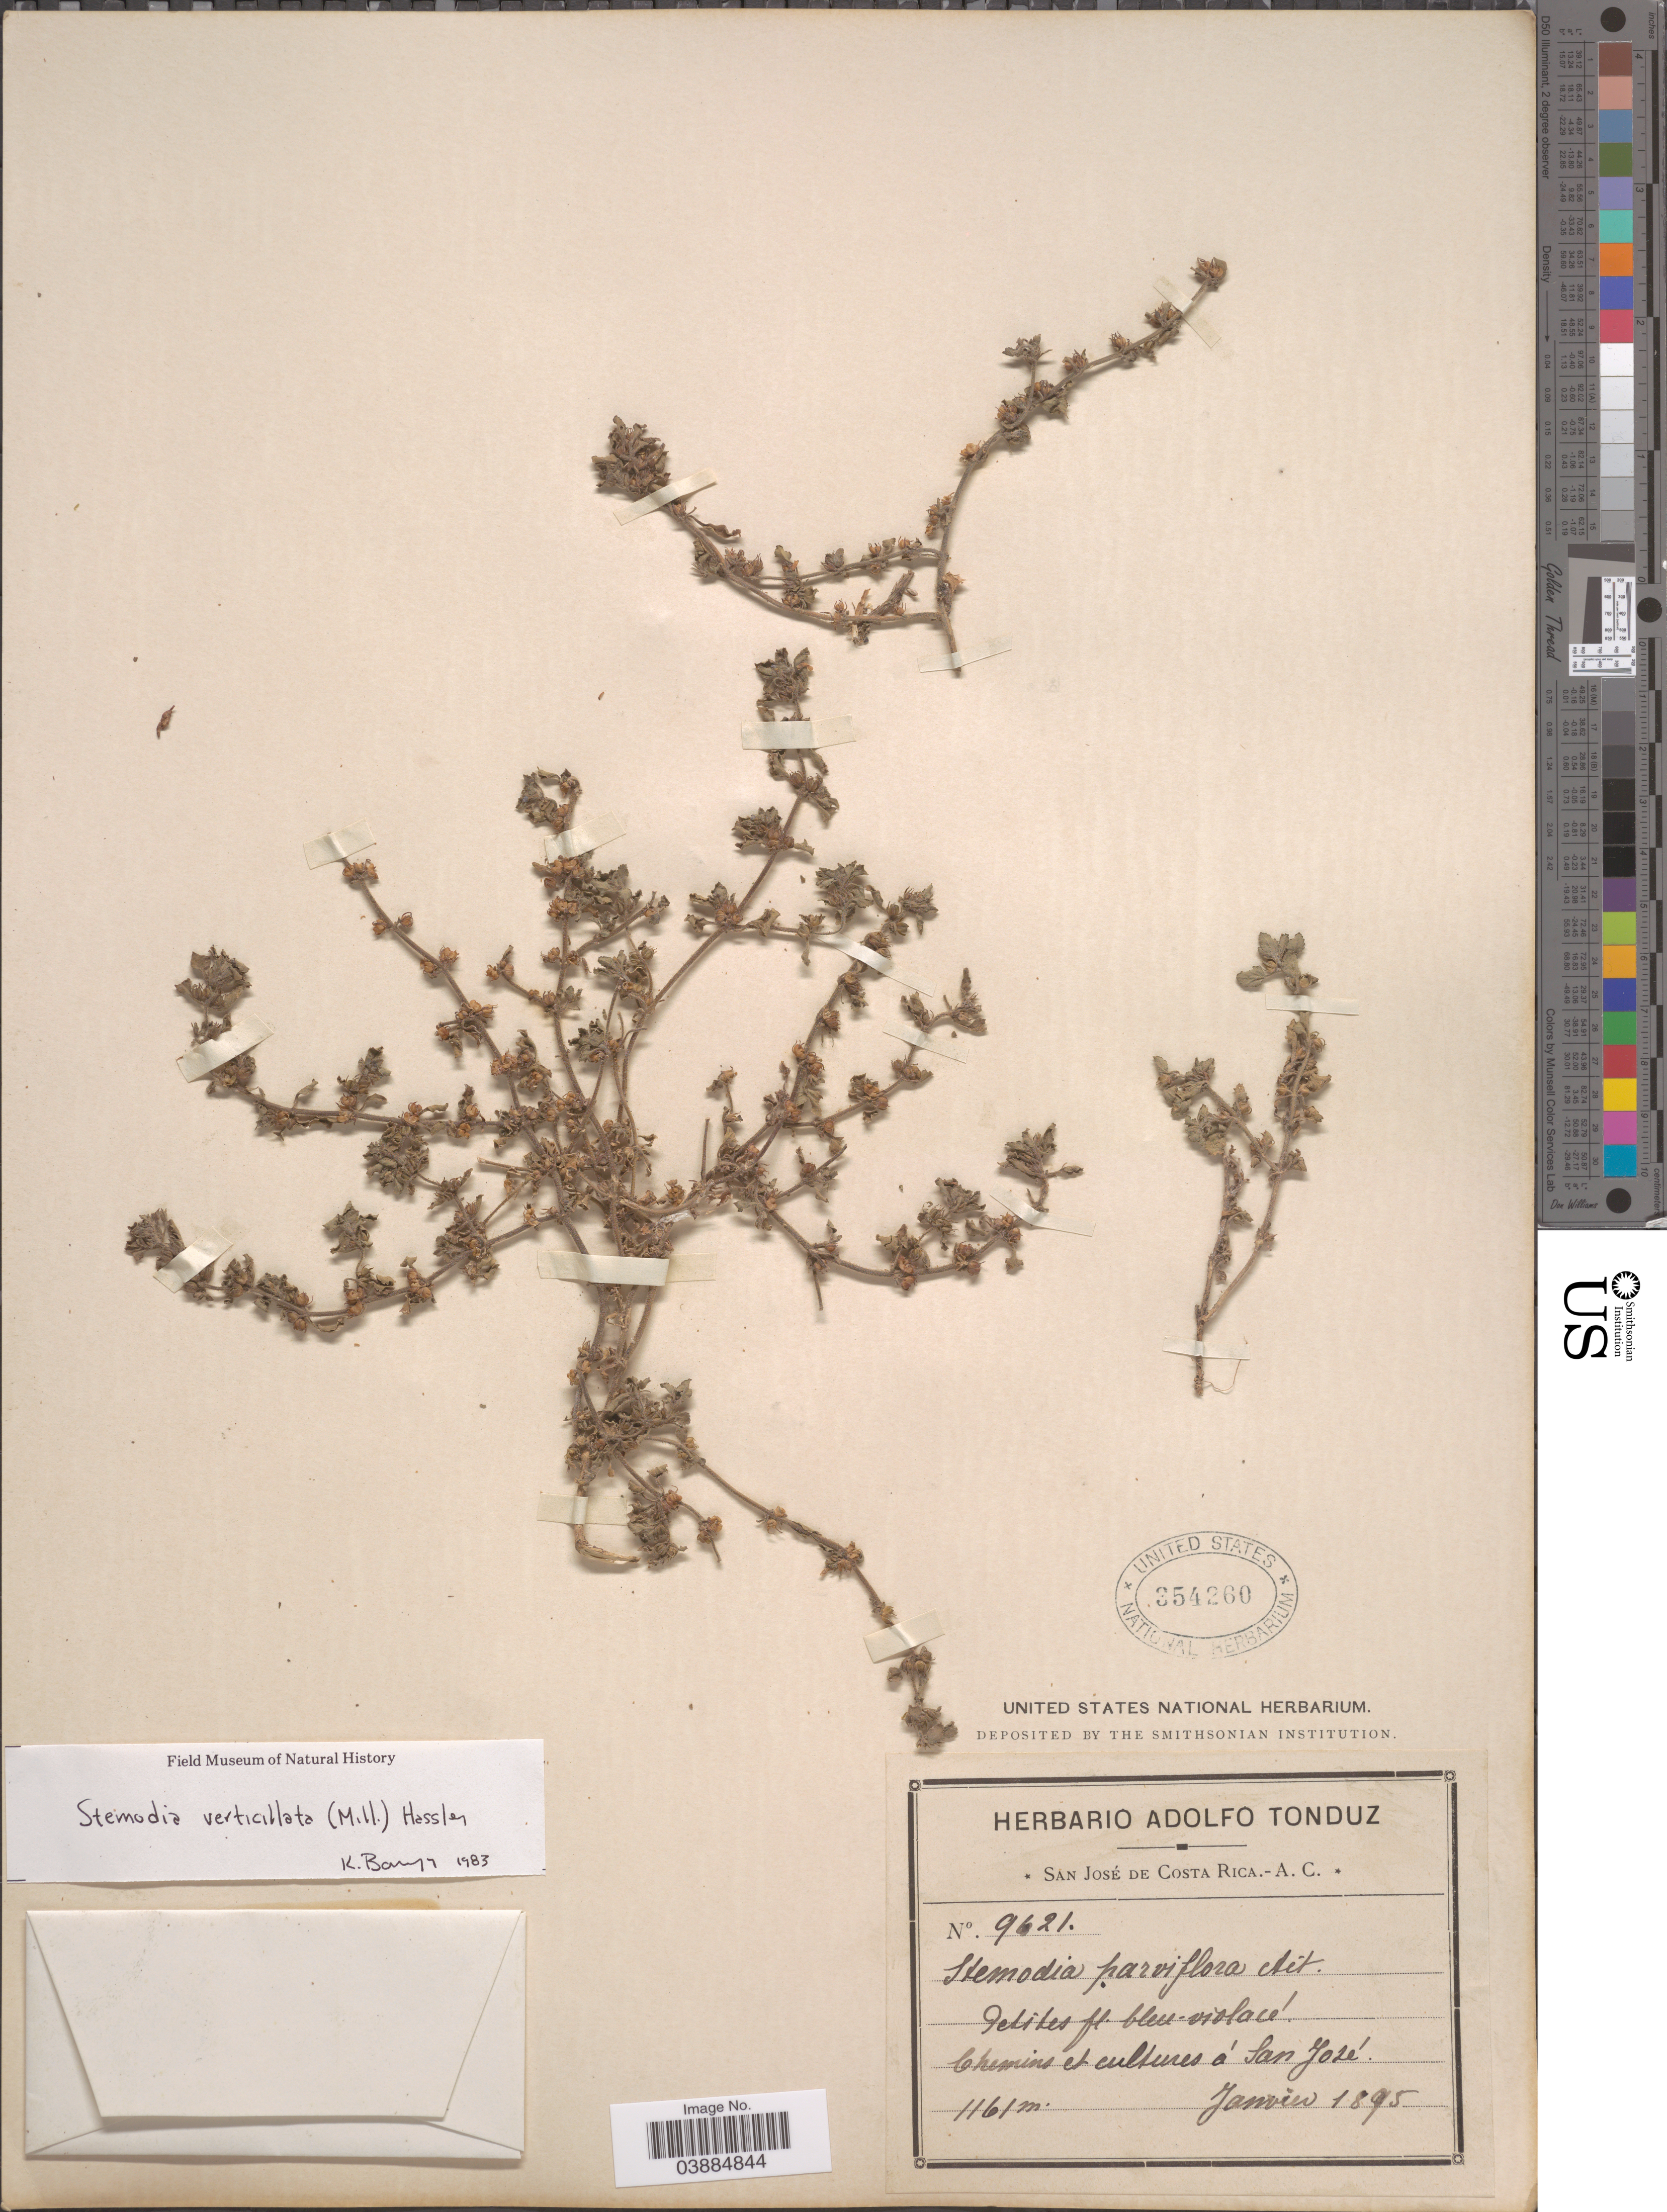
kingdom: Plantae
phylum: Tracheophyta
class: Magnoliopsida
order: Lamiales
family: Plantaginaceae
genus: Stemodia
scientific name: Stemodia verticillata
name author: (Mill.) Hassl.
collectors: ex Herb. Adolfo Tonduz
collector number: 9621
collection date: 1895-01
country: Costa Rica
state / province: San José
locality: Chemins et cultures ă San José.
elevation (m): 1161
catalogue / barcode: US 354260